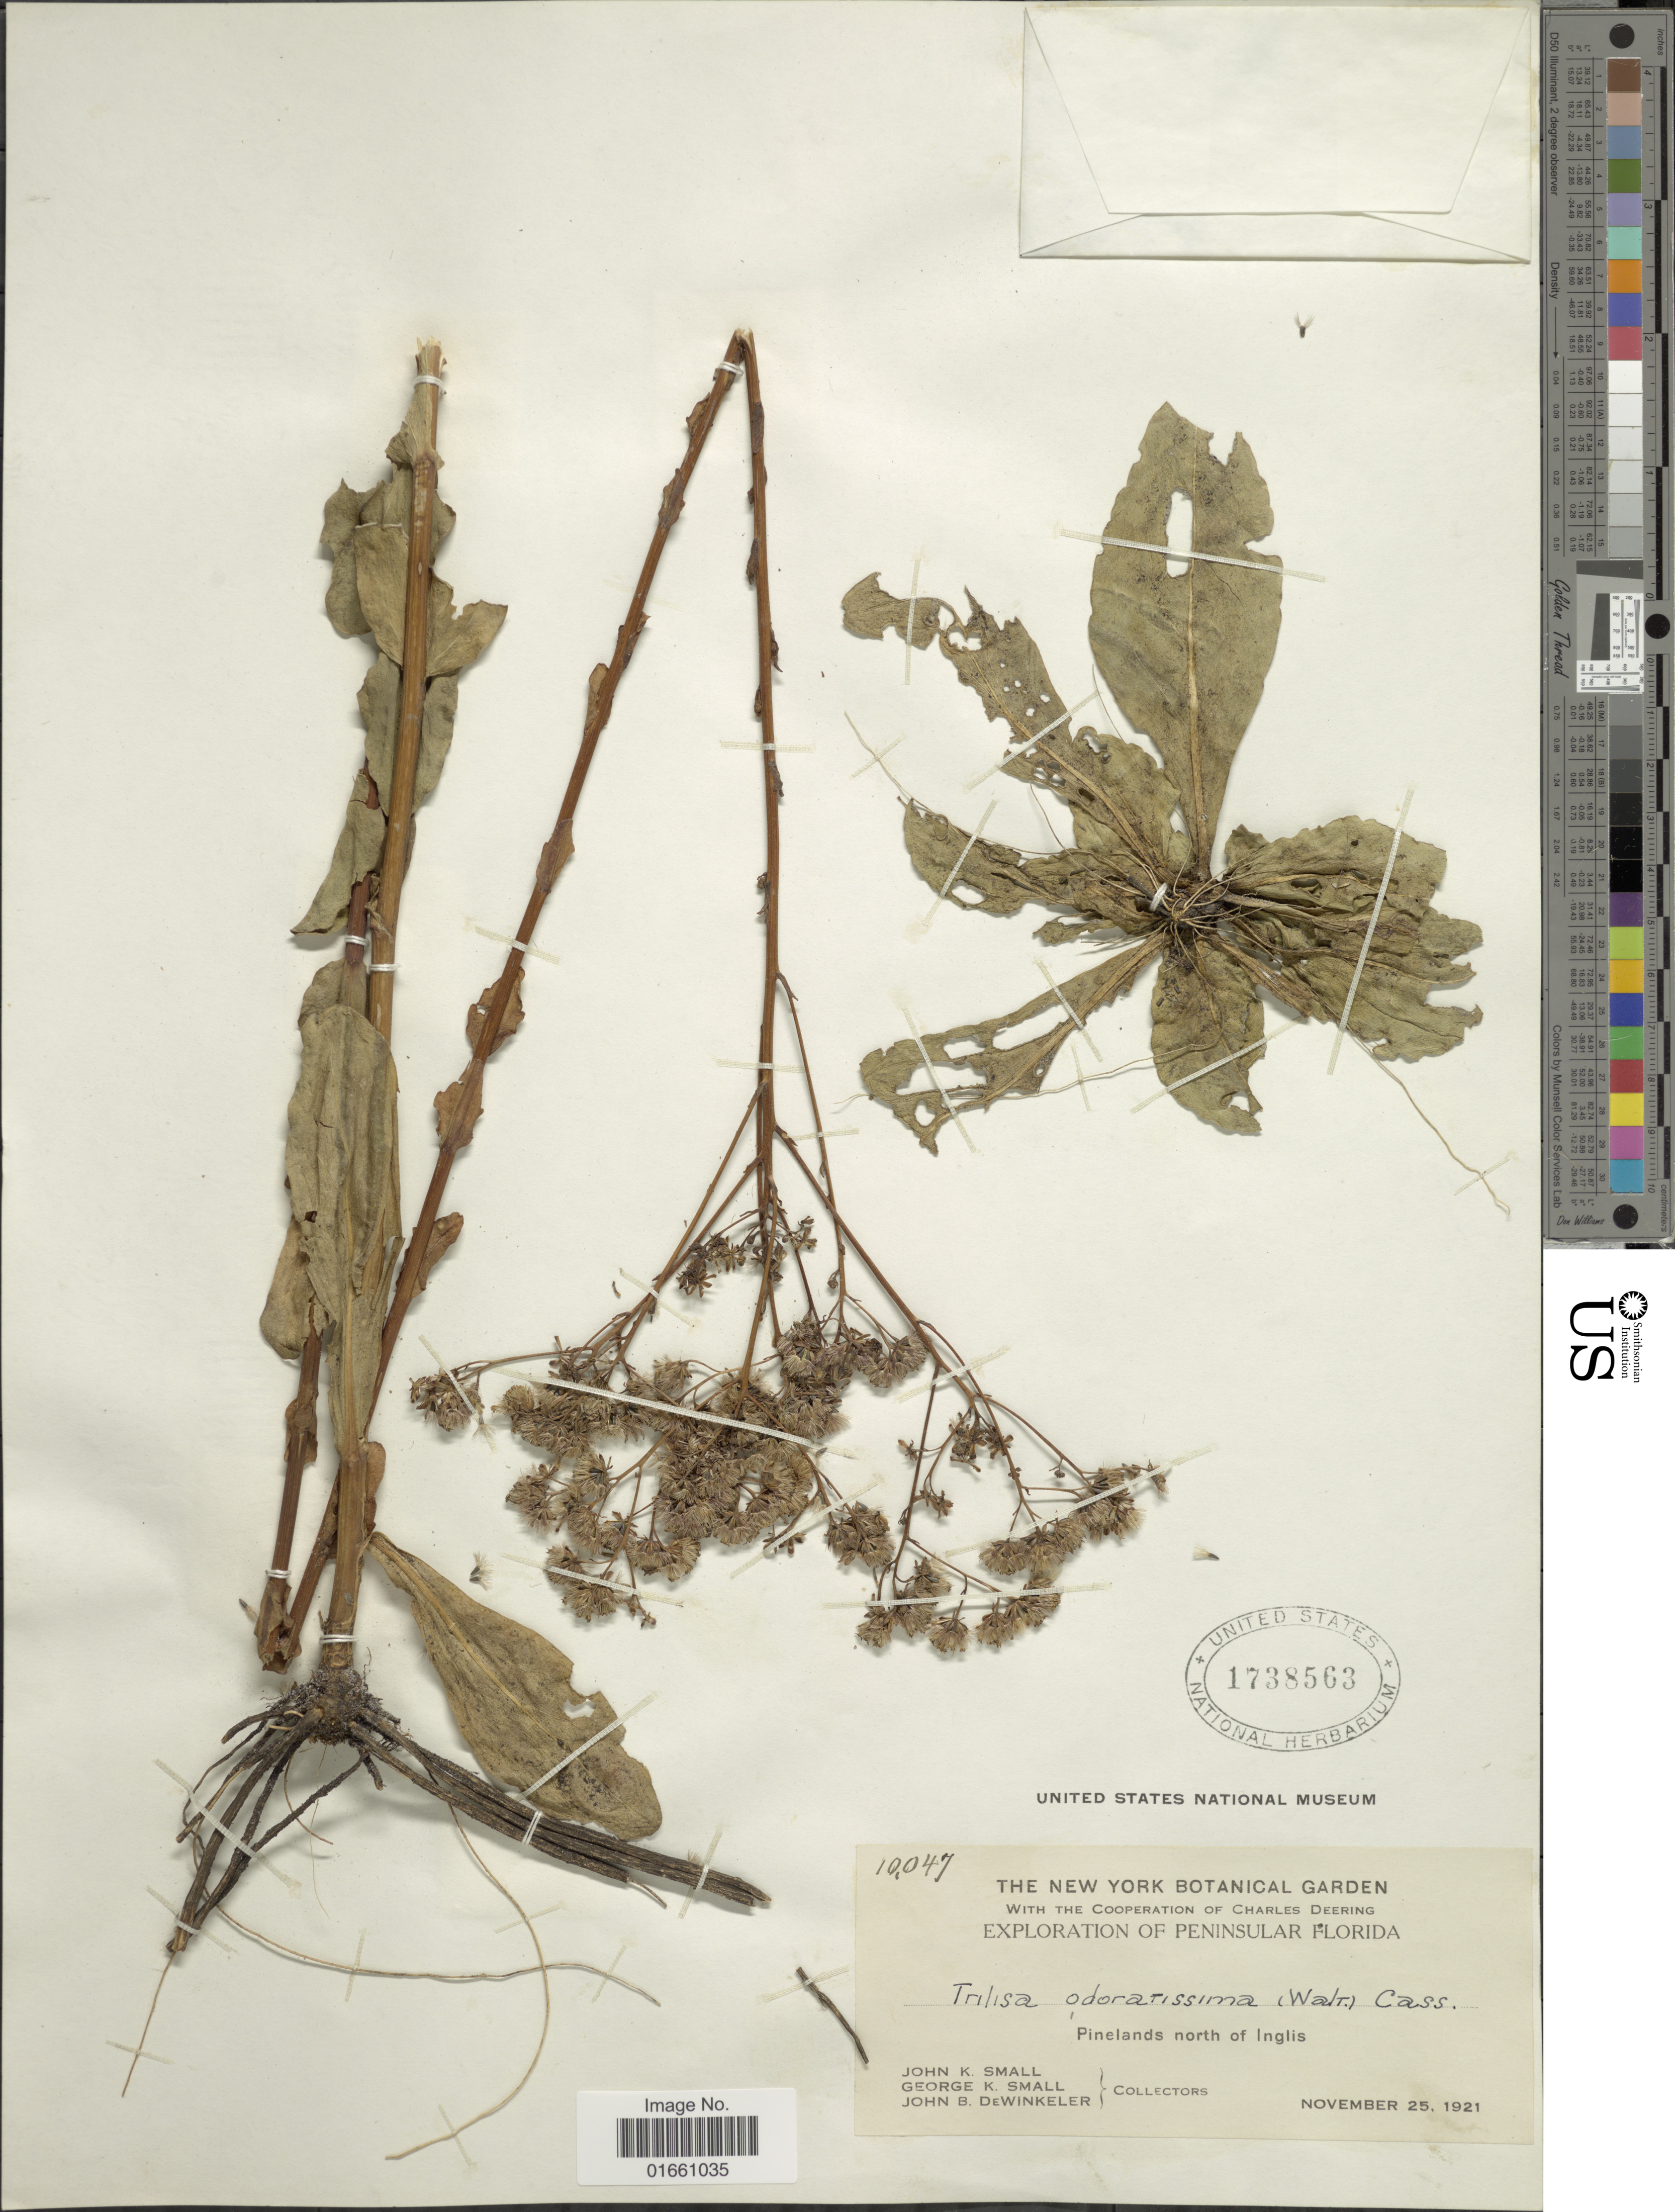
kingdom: Plantae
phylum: Tracheophyta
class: Magnoliopsida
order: Asterales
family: Asteraceae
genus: Trilisa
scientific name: Trilisa odoratissima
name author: (J.F. Gmel.) Cass.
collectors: J. K. Small, G. K. Small & J. B. Dewinkeler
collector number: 10047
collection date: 1921-11-25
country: United States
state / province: Florida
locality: Peninsular Florida, Pinelands north of Inglis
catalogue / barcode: US 1738563